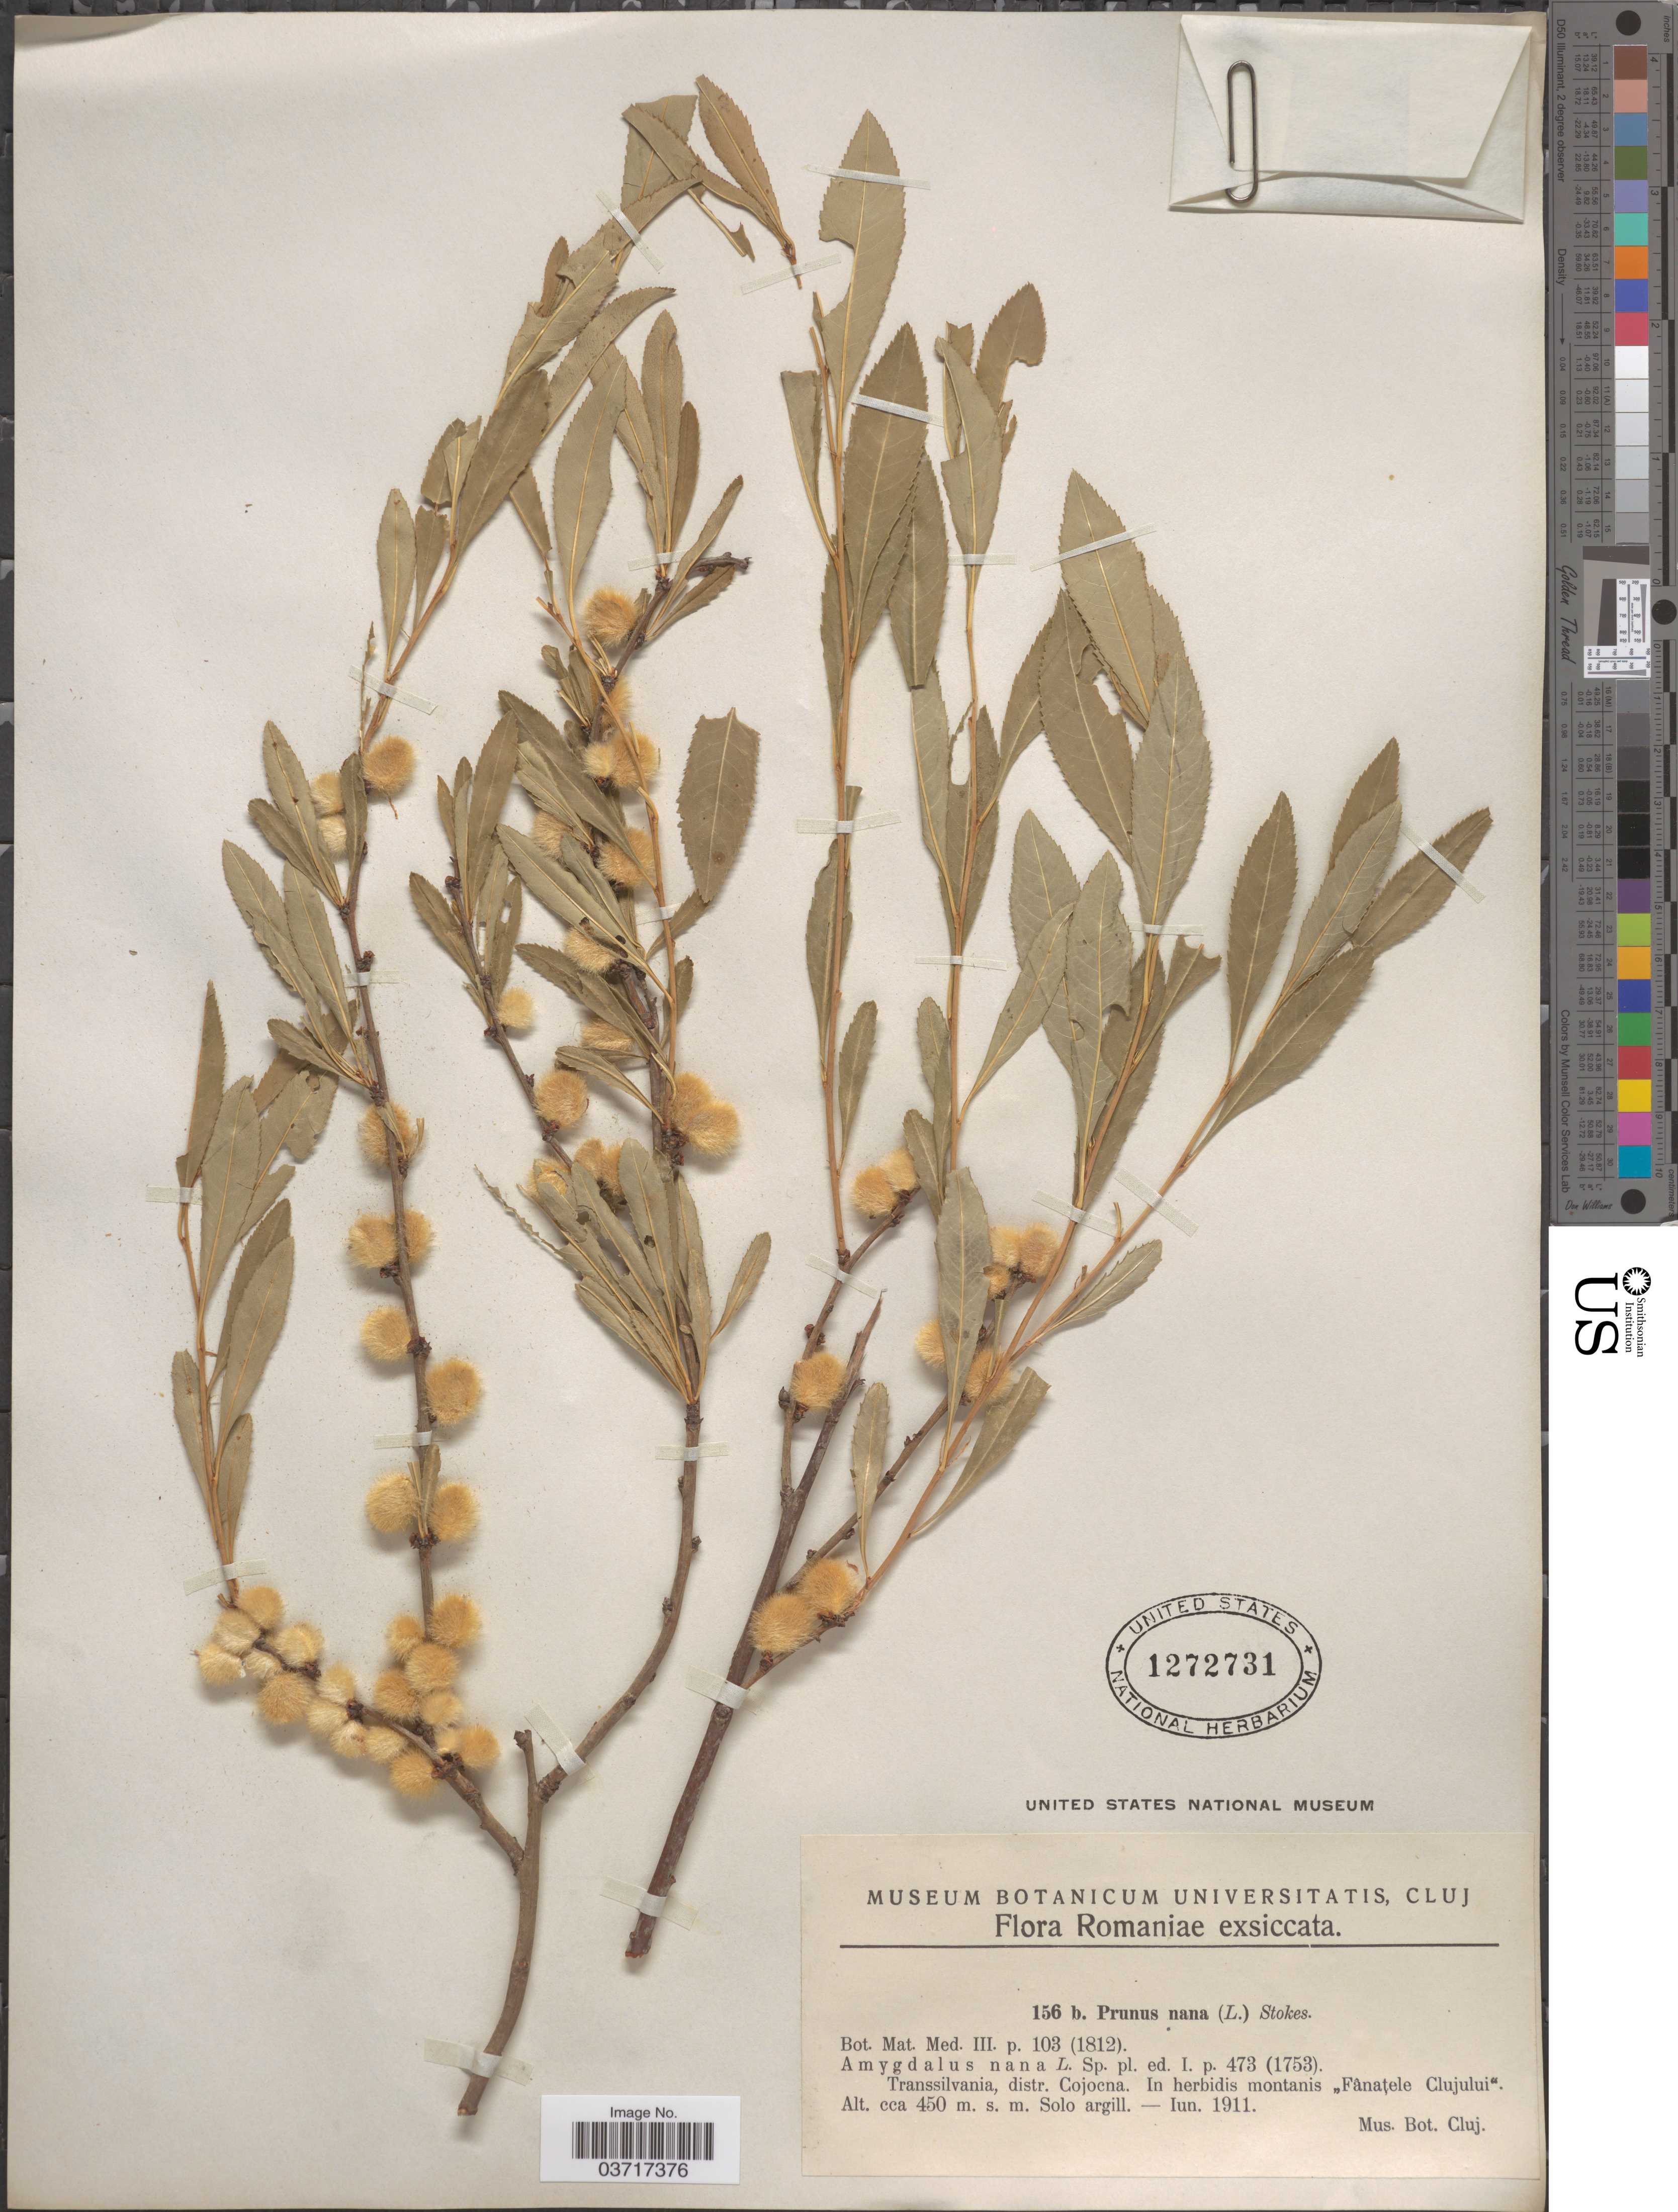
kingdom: Plantae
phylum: Tracheophyta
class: Magnoliopsida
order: Rosales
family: Rosaceae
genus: Prunus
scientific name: Prunus nana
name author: (L.) Stokes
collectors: Mus. Bot. Cluj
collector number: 156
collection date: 1911-06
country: Romania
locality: Transsilvania, distr. Cojocna. In herbidis montanis "Fânaţele Clujului".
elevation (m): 450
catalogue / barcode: US 1272731